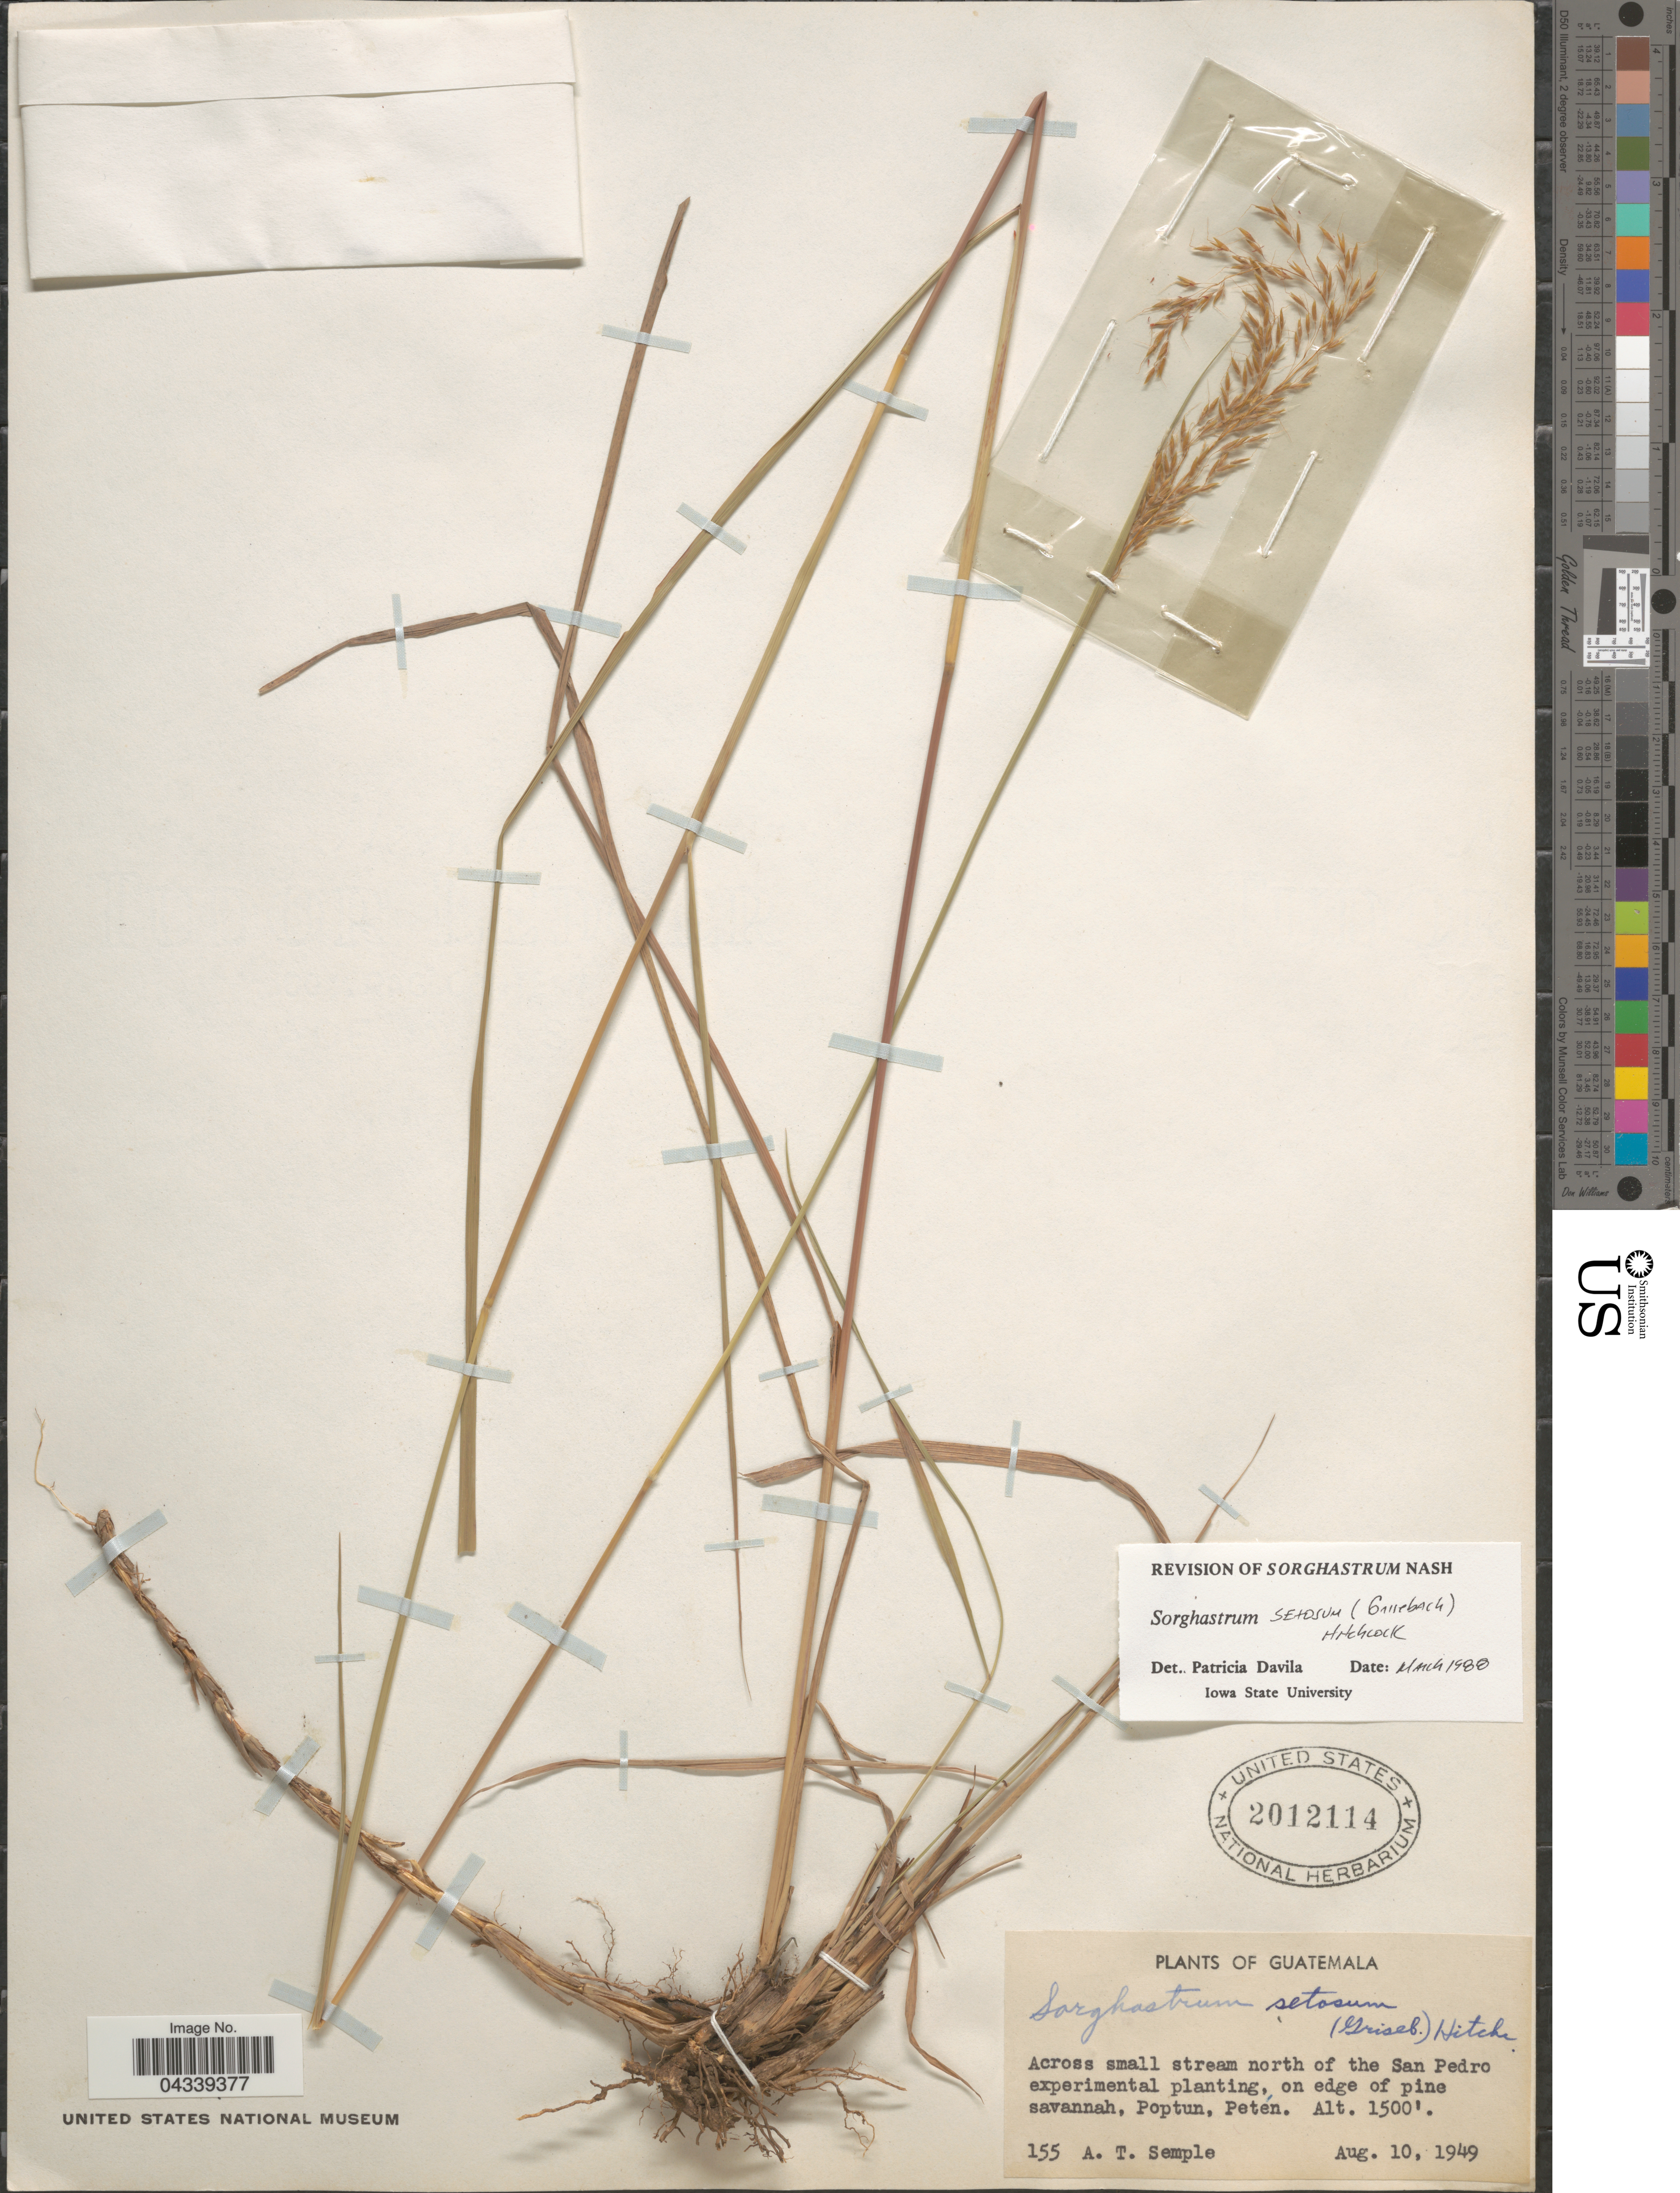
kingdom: Plantae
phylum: Tracheophyta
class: Liliopsida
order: Poales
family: Poaceae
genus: Sorghastrum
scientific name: Sorghastrum setosum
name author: (Griseb.) Hitchc.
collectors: A. Semple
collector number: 155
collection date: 1949-08-10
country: Guatemala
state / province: El Peten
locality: Across small stream north of the San Pedro experimental planting, on edge of pine savannah, Poptun, Petén.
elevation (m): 457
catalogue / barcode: US 2012114